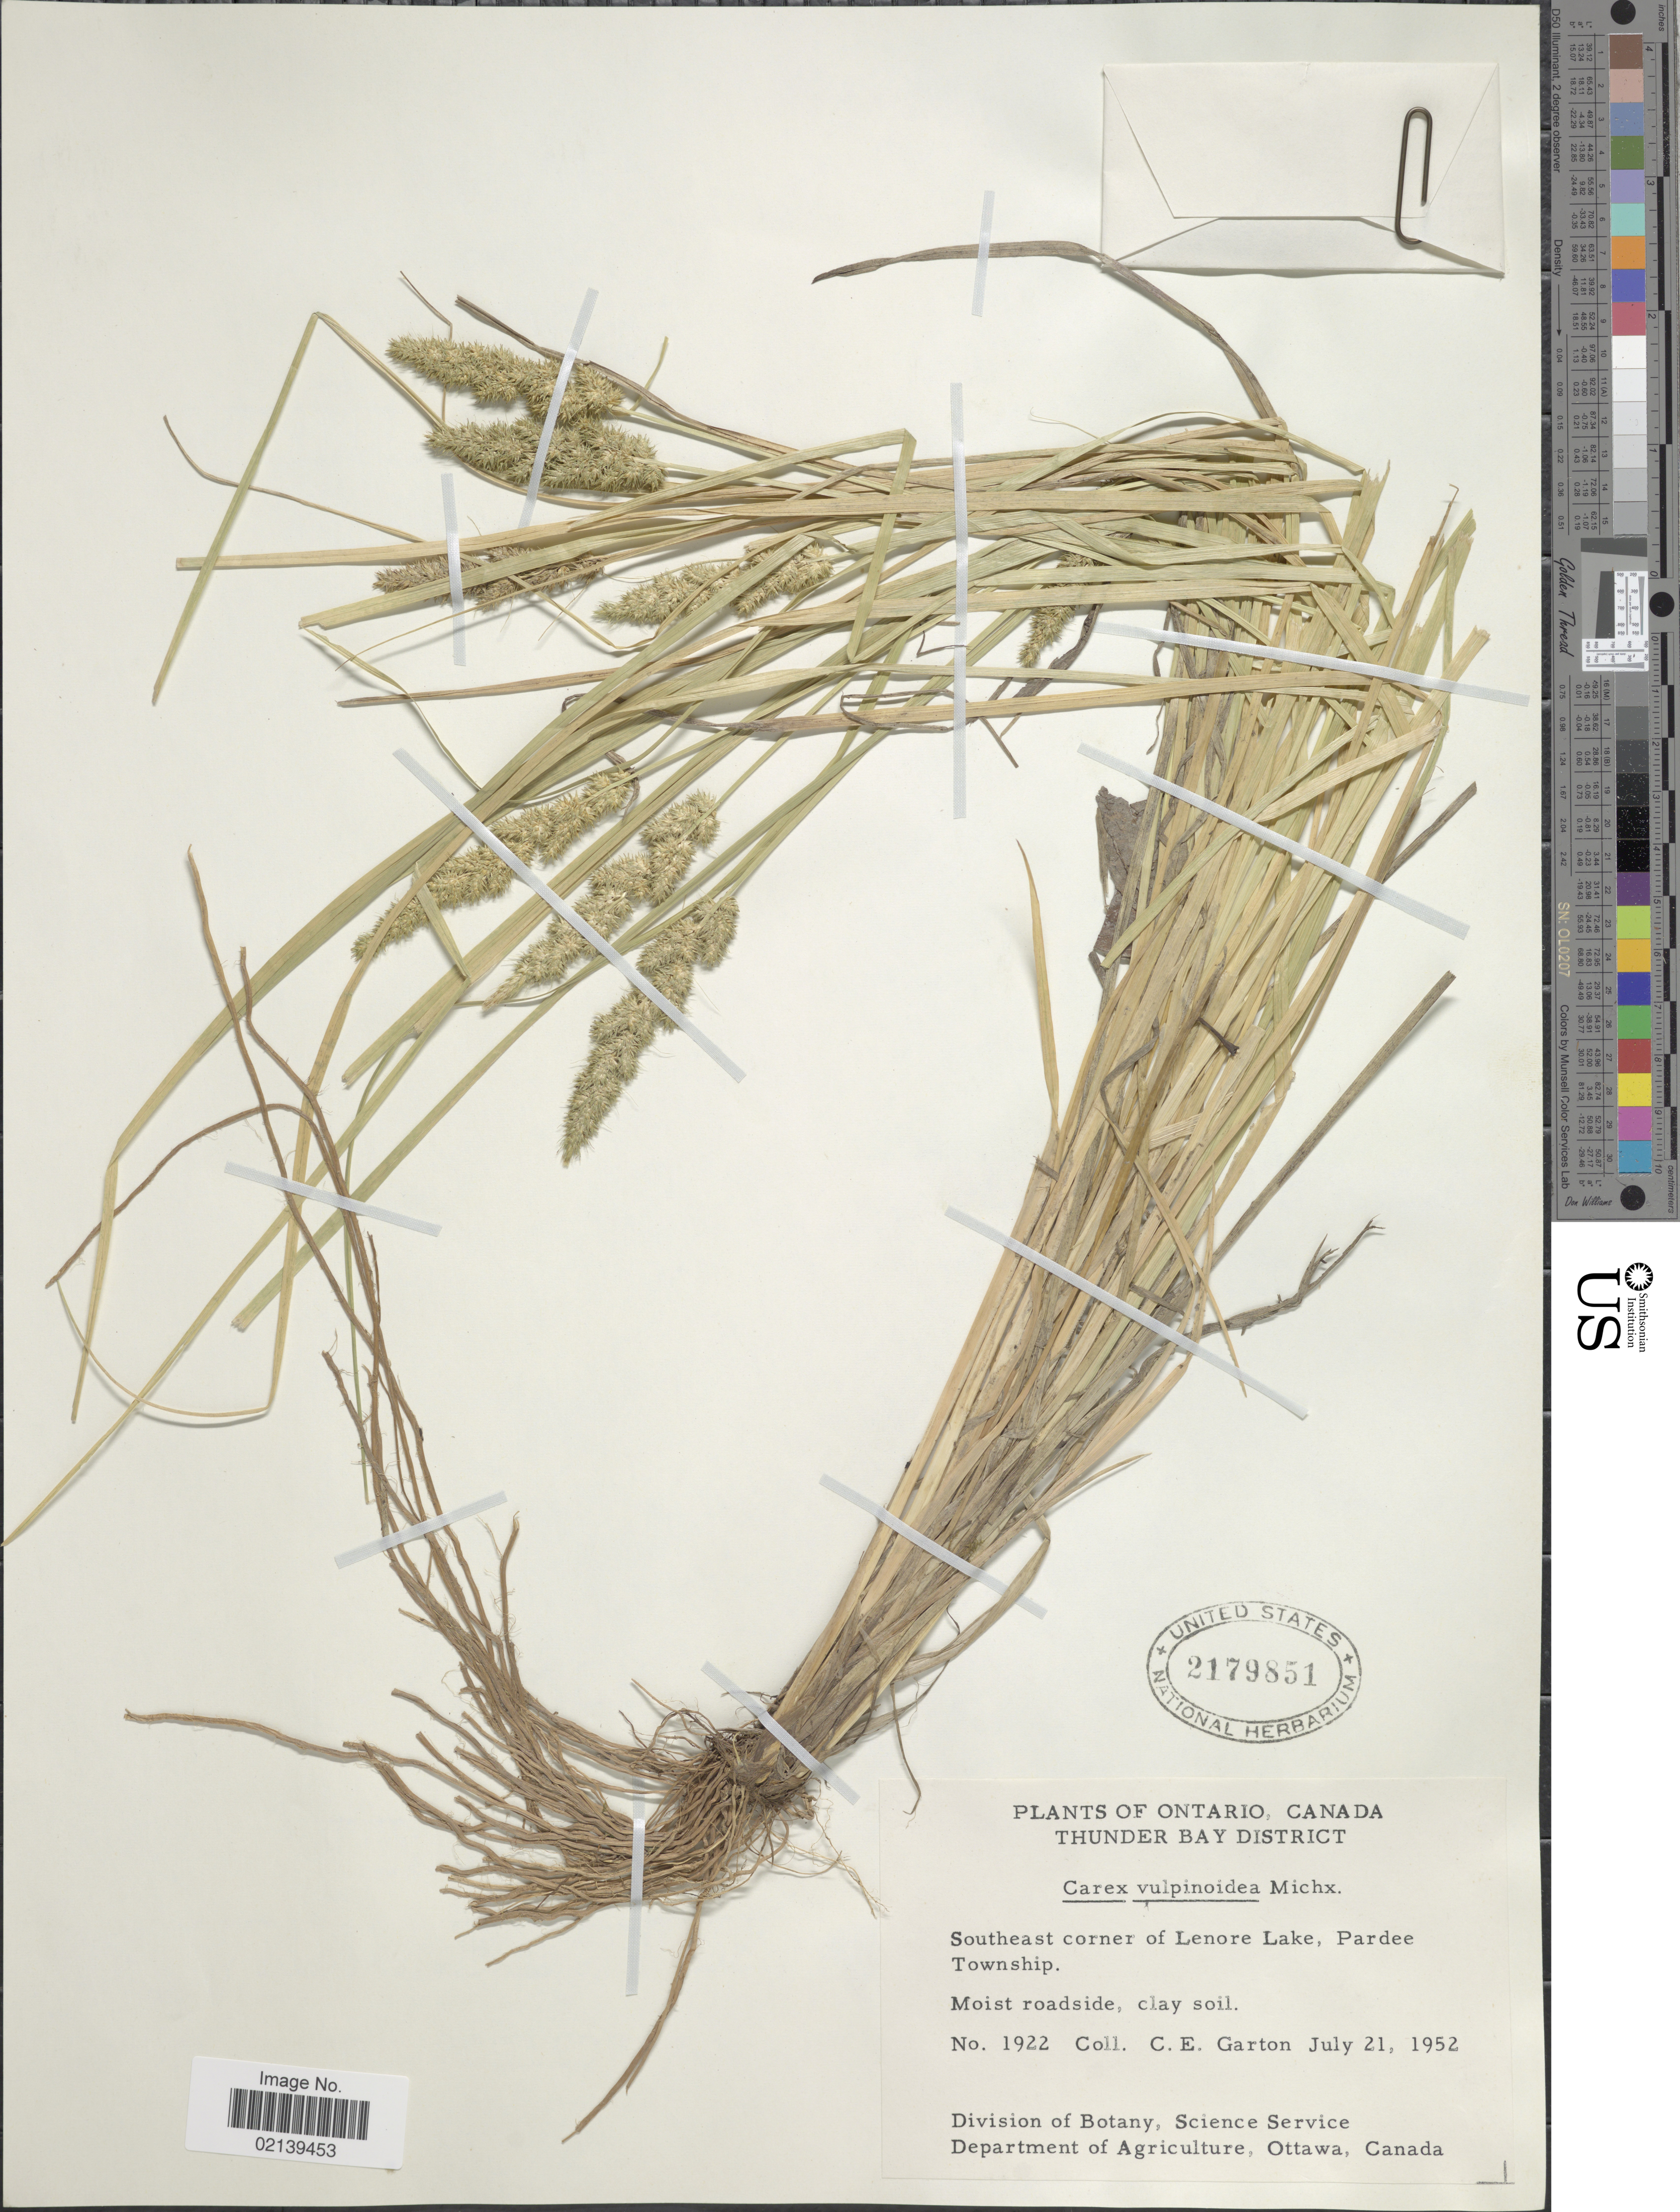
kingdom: Plantae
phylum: Tracheophyta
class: Liliopsida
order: Poales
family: Cyperaceae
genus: Carex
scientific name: Carex vulpinoidea Michx.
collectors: C. E. Garton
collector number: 1922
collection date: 1952-07-21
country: Canada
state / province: Ontario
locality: Thunder Bay District, Southeast corner of Lenore Lake, Pardee Township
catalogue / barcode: US 2179851